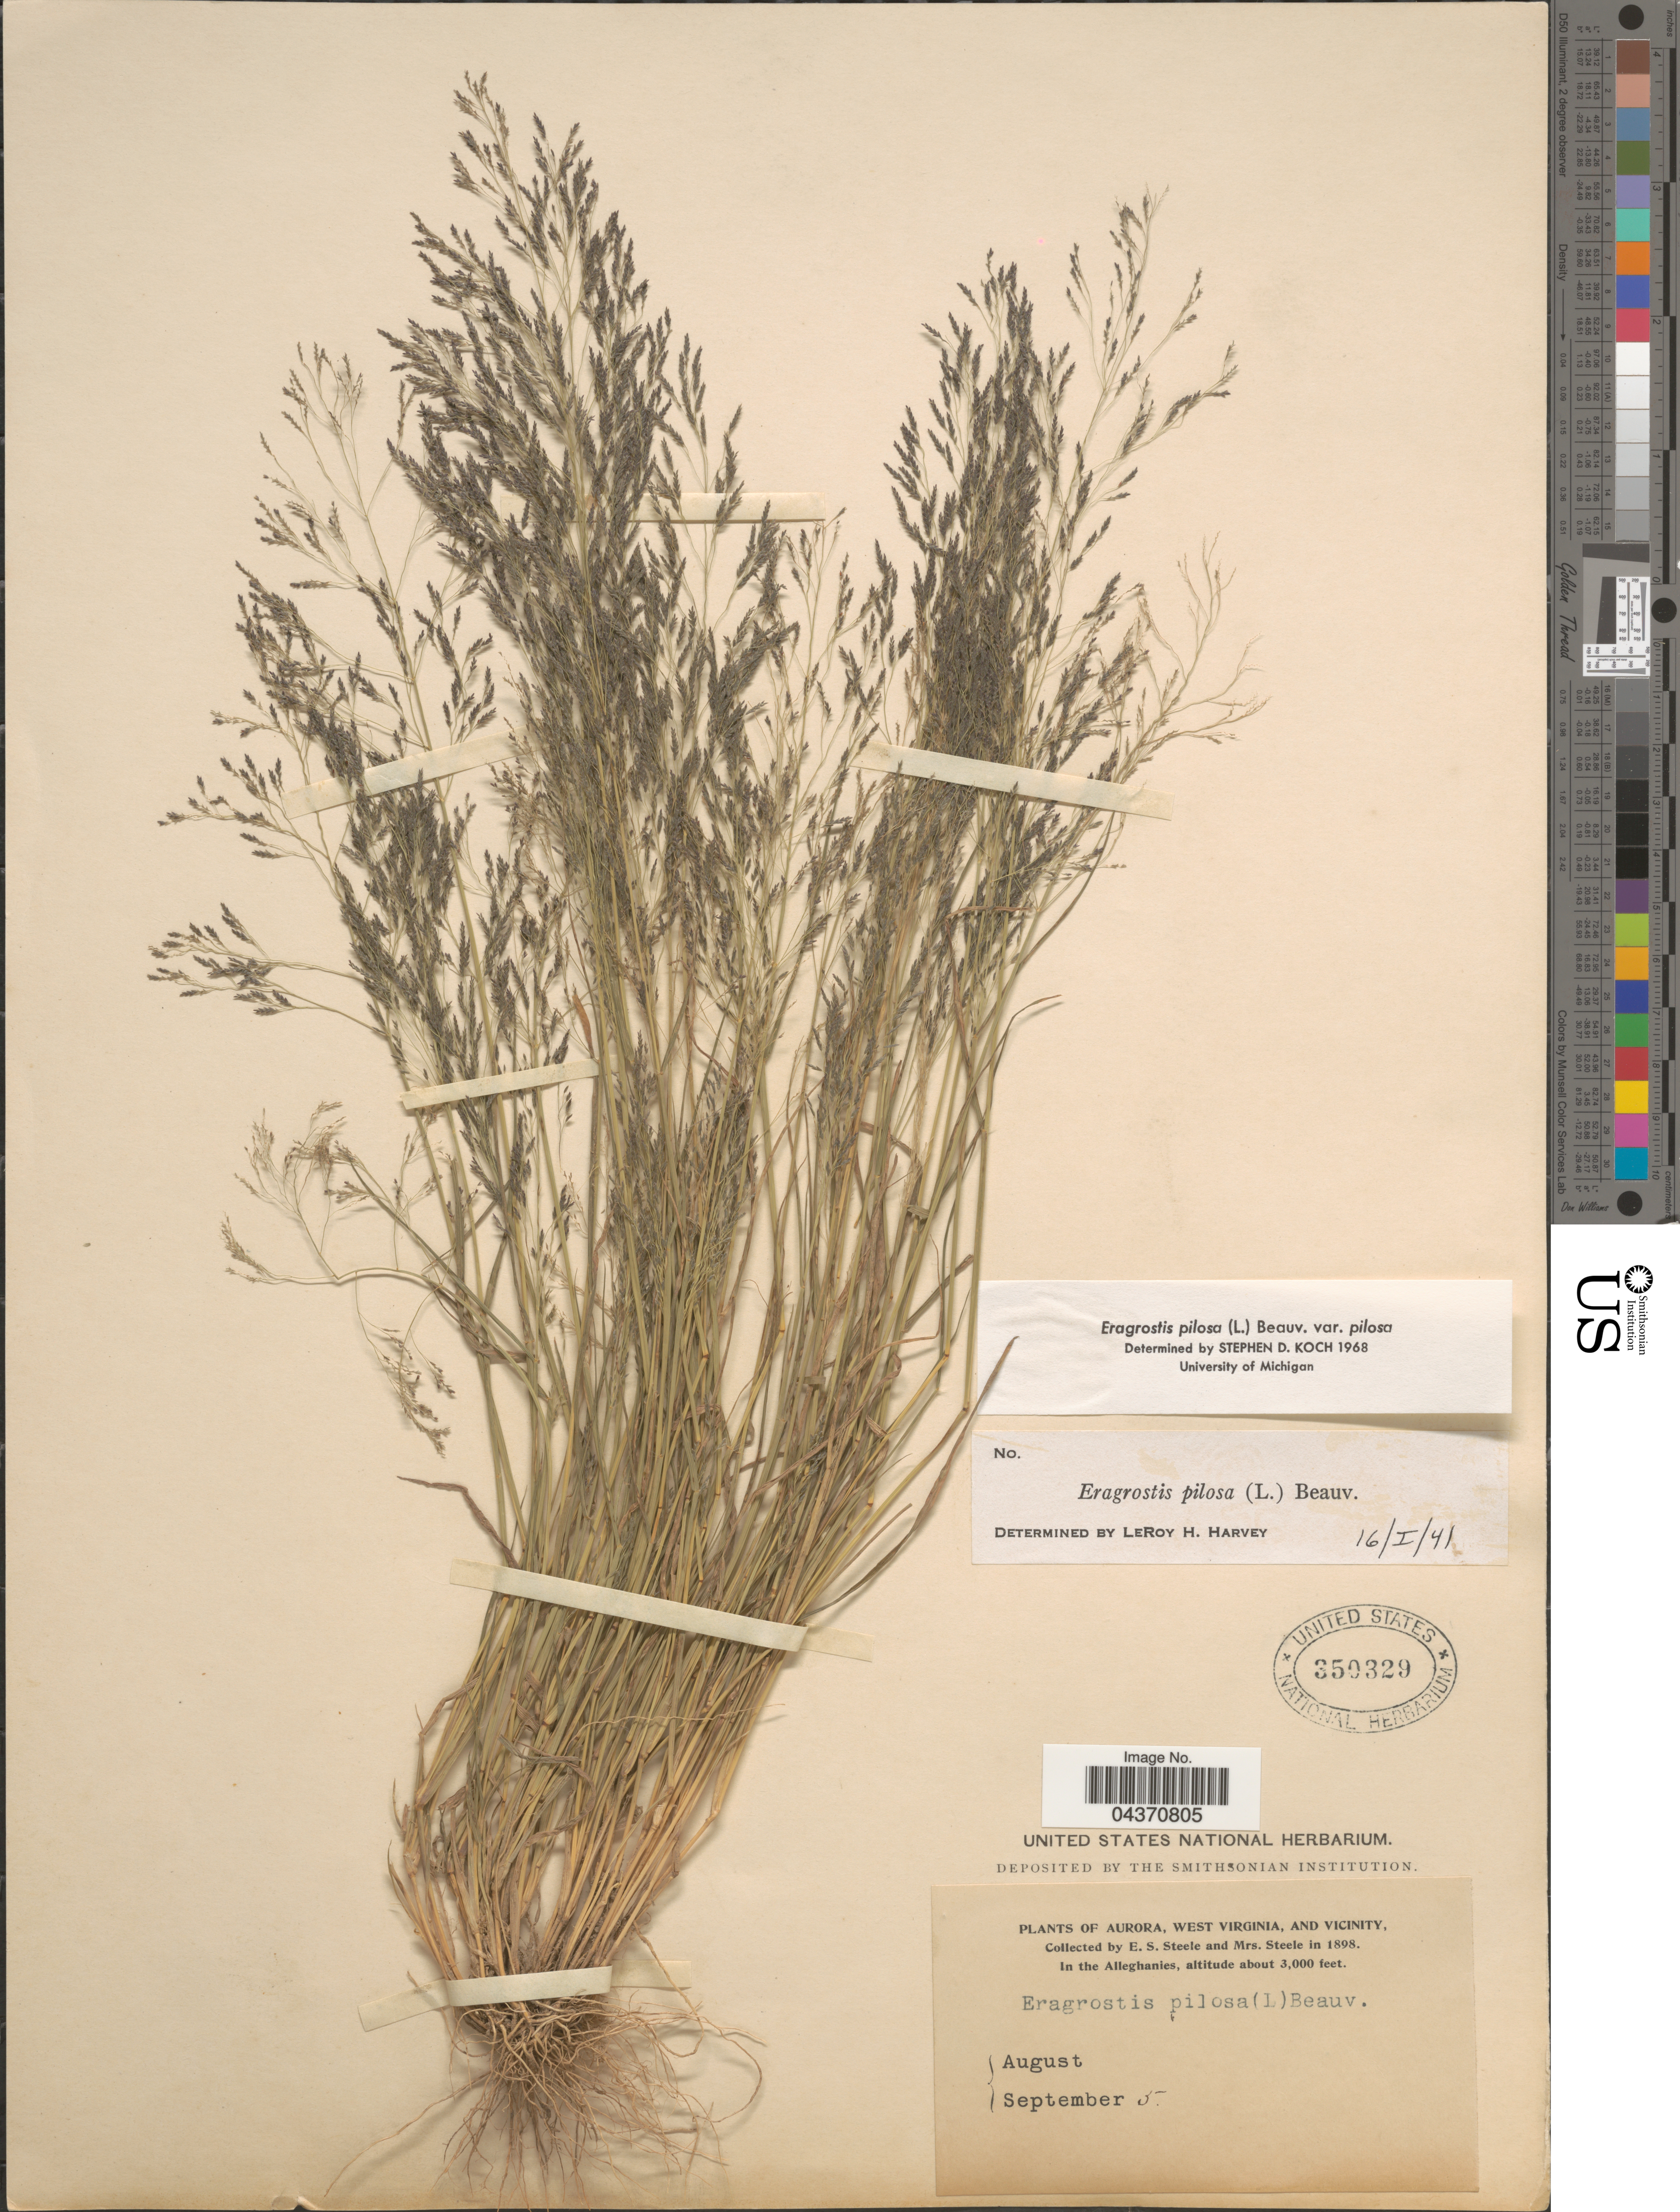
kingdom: Plantae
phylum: Tracheophyta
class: Liliopsida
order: Poales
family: Poaceae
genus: Eragrostis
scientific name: Eragrostis pilosa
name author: (L.) P. Beauv.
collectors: E. Steele & Mrs. E. S. Steele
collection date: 1898-09-05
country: United States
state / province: West Virginia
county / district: Preston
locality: Aurora, West Virginia, and Vicinity. In the Alleghanies.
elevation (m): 914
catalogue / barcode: US 350329